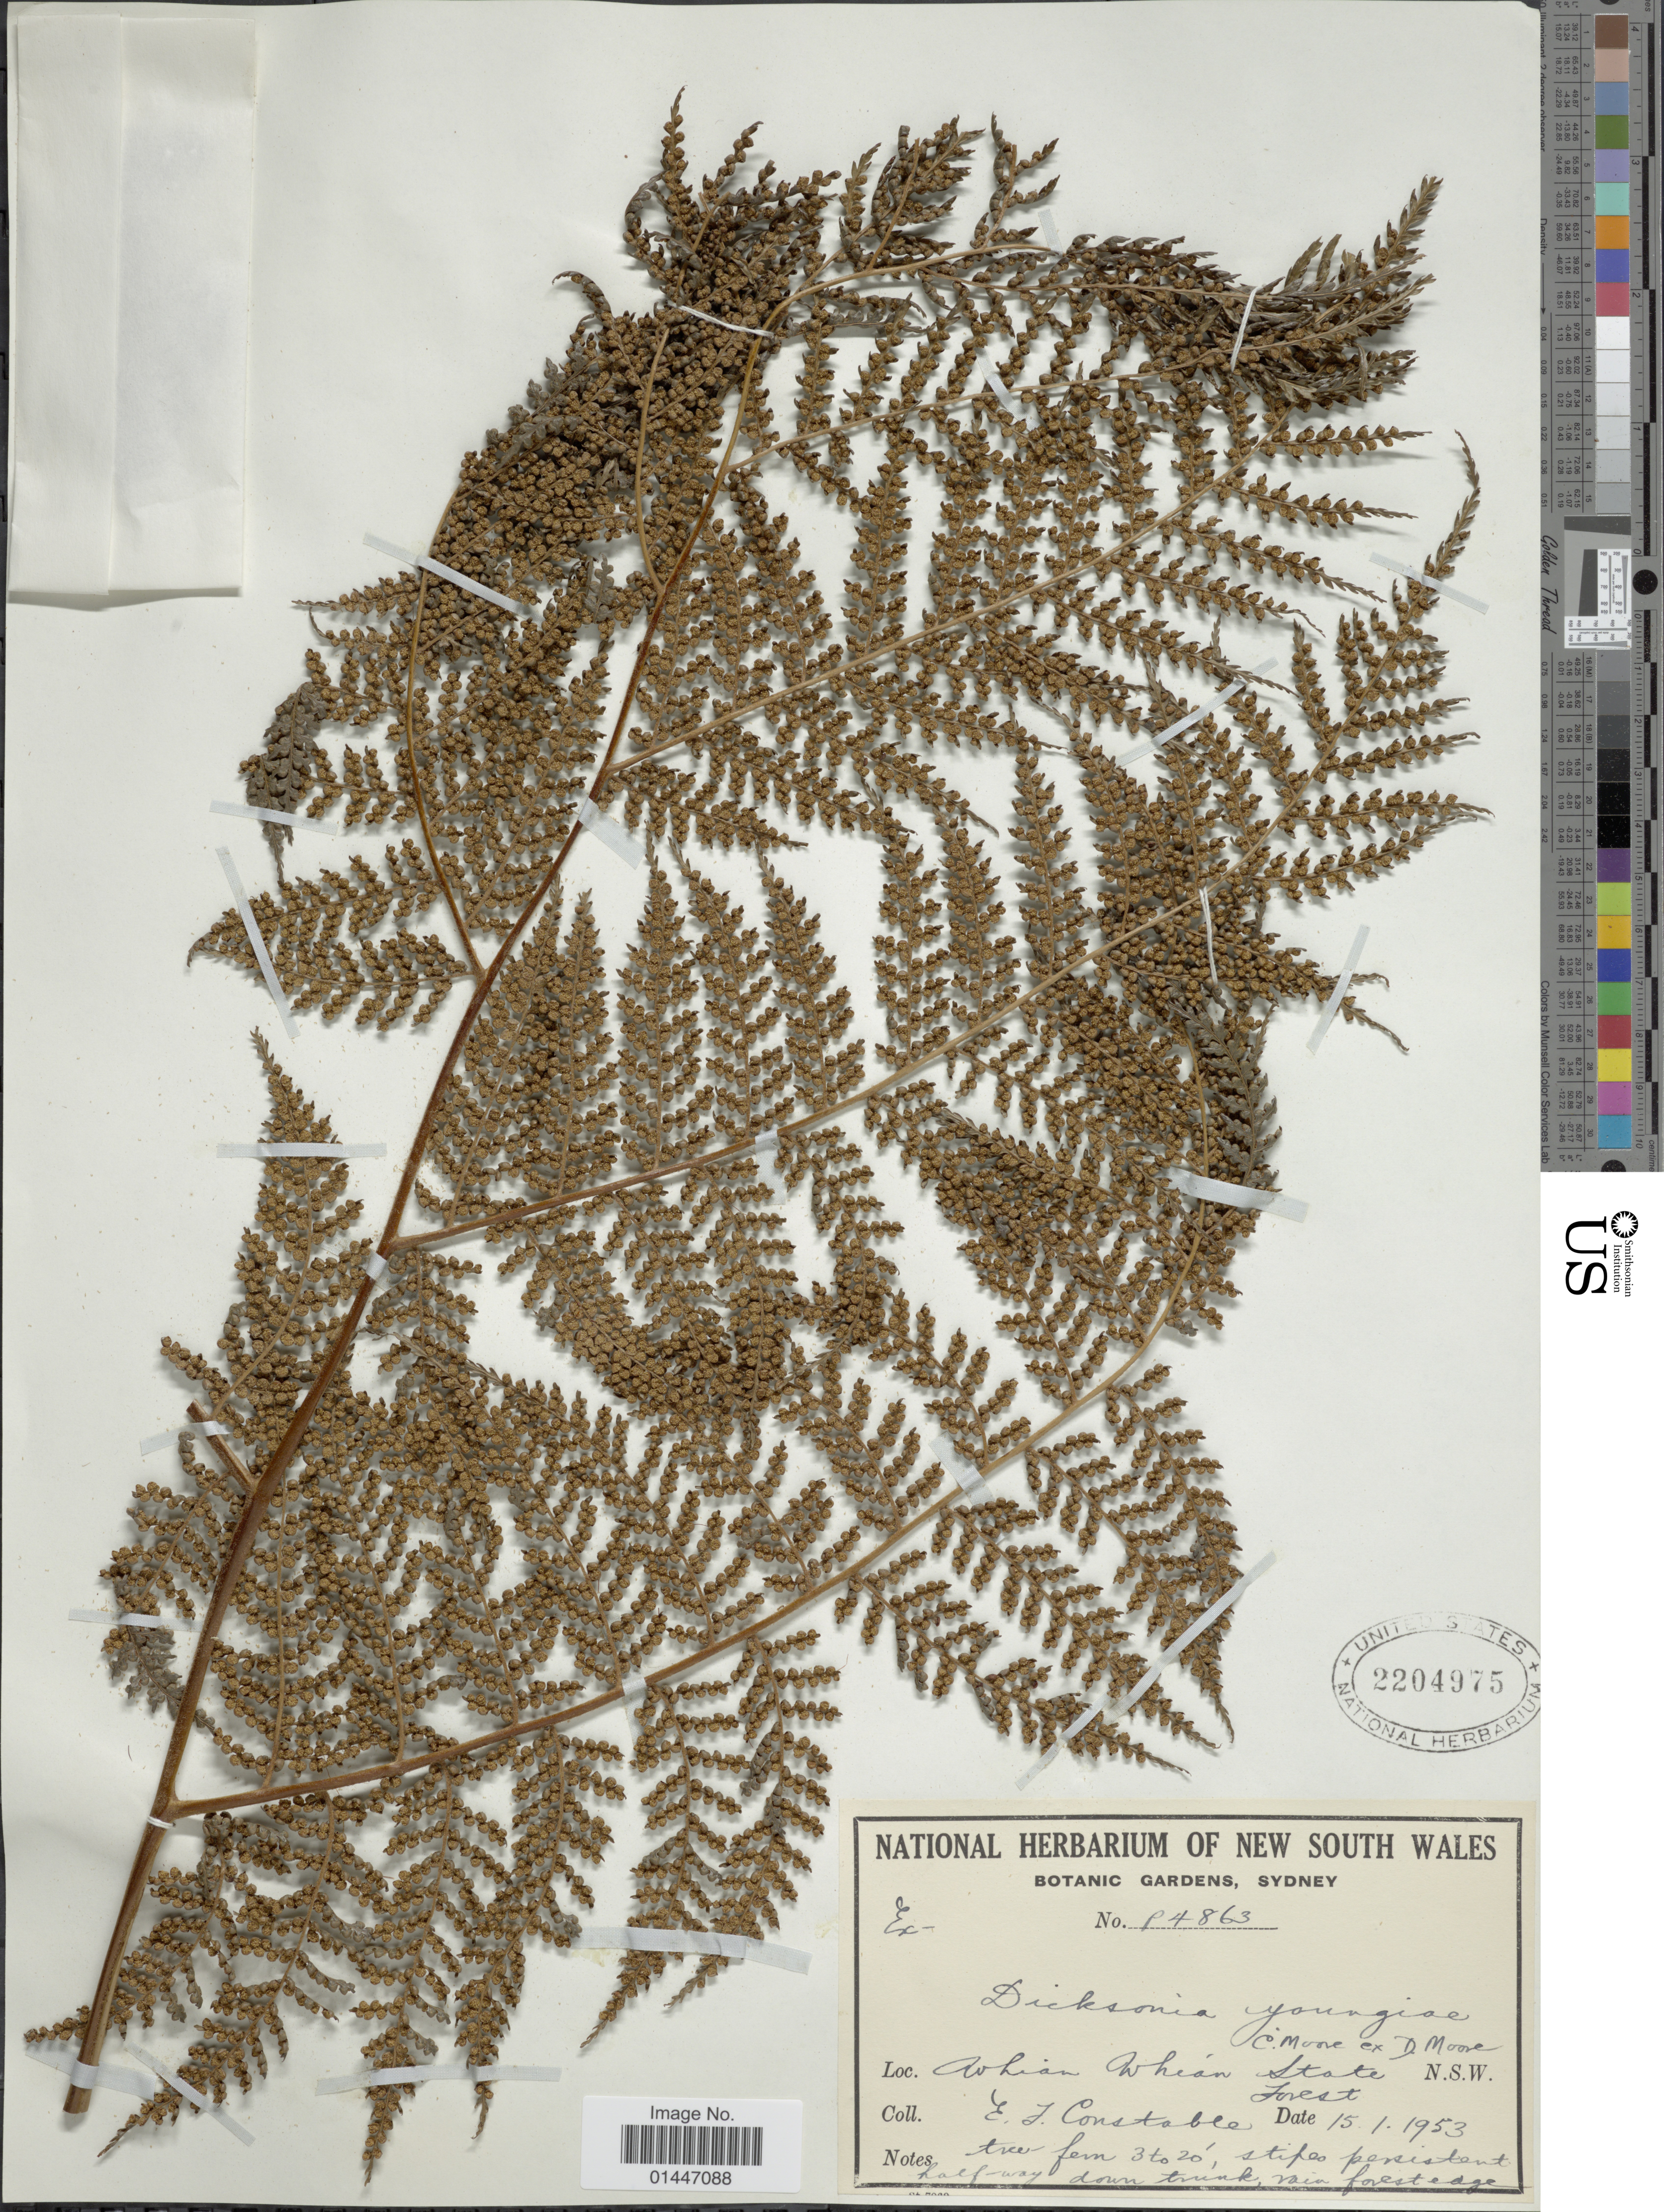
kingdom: Plantae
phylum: Tracheophyta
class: Polypodiopsida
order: Cyatheales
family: Dicksoniaceae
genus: Dicksonia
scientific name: Dicksonia antarctica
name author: Labill.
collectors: E. F. Constable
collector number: P4863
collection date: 1953-01-15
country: Australia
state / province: New South Wales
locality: Whian Whian State Forest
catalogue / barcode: US 2204975